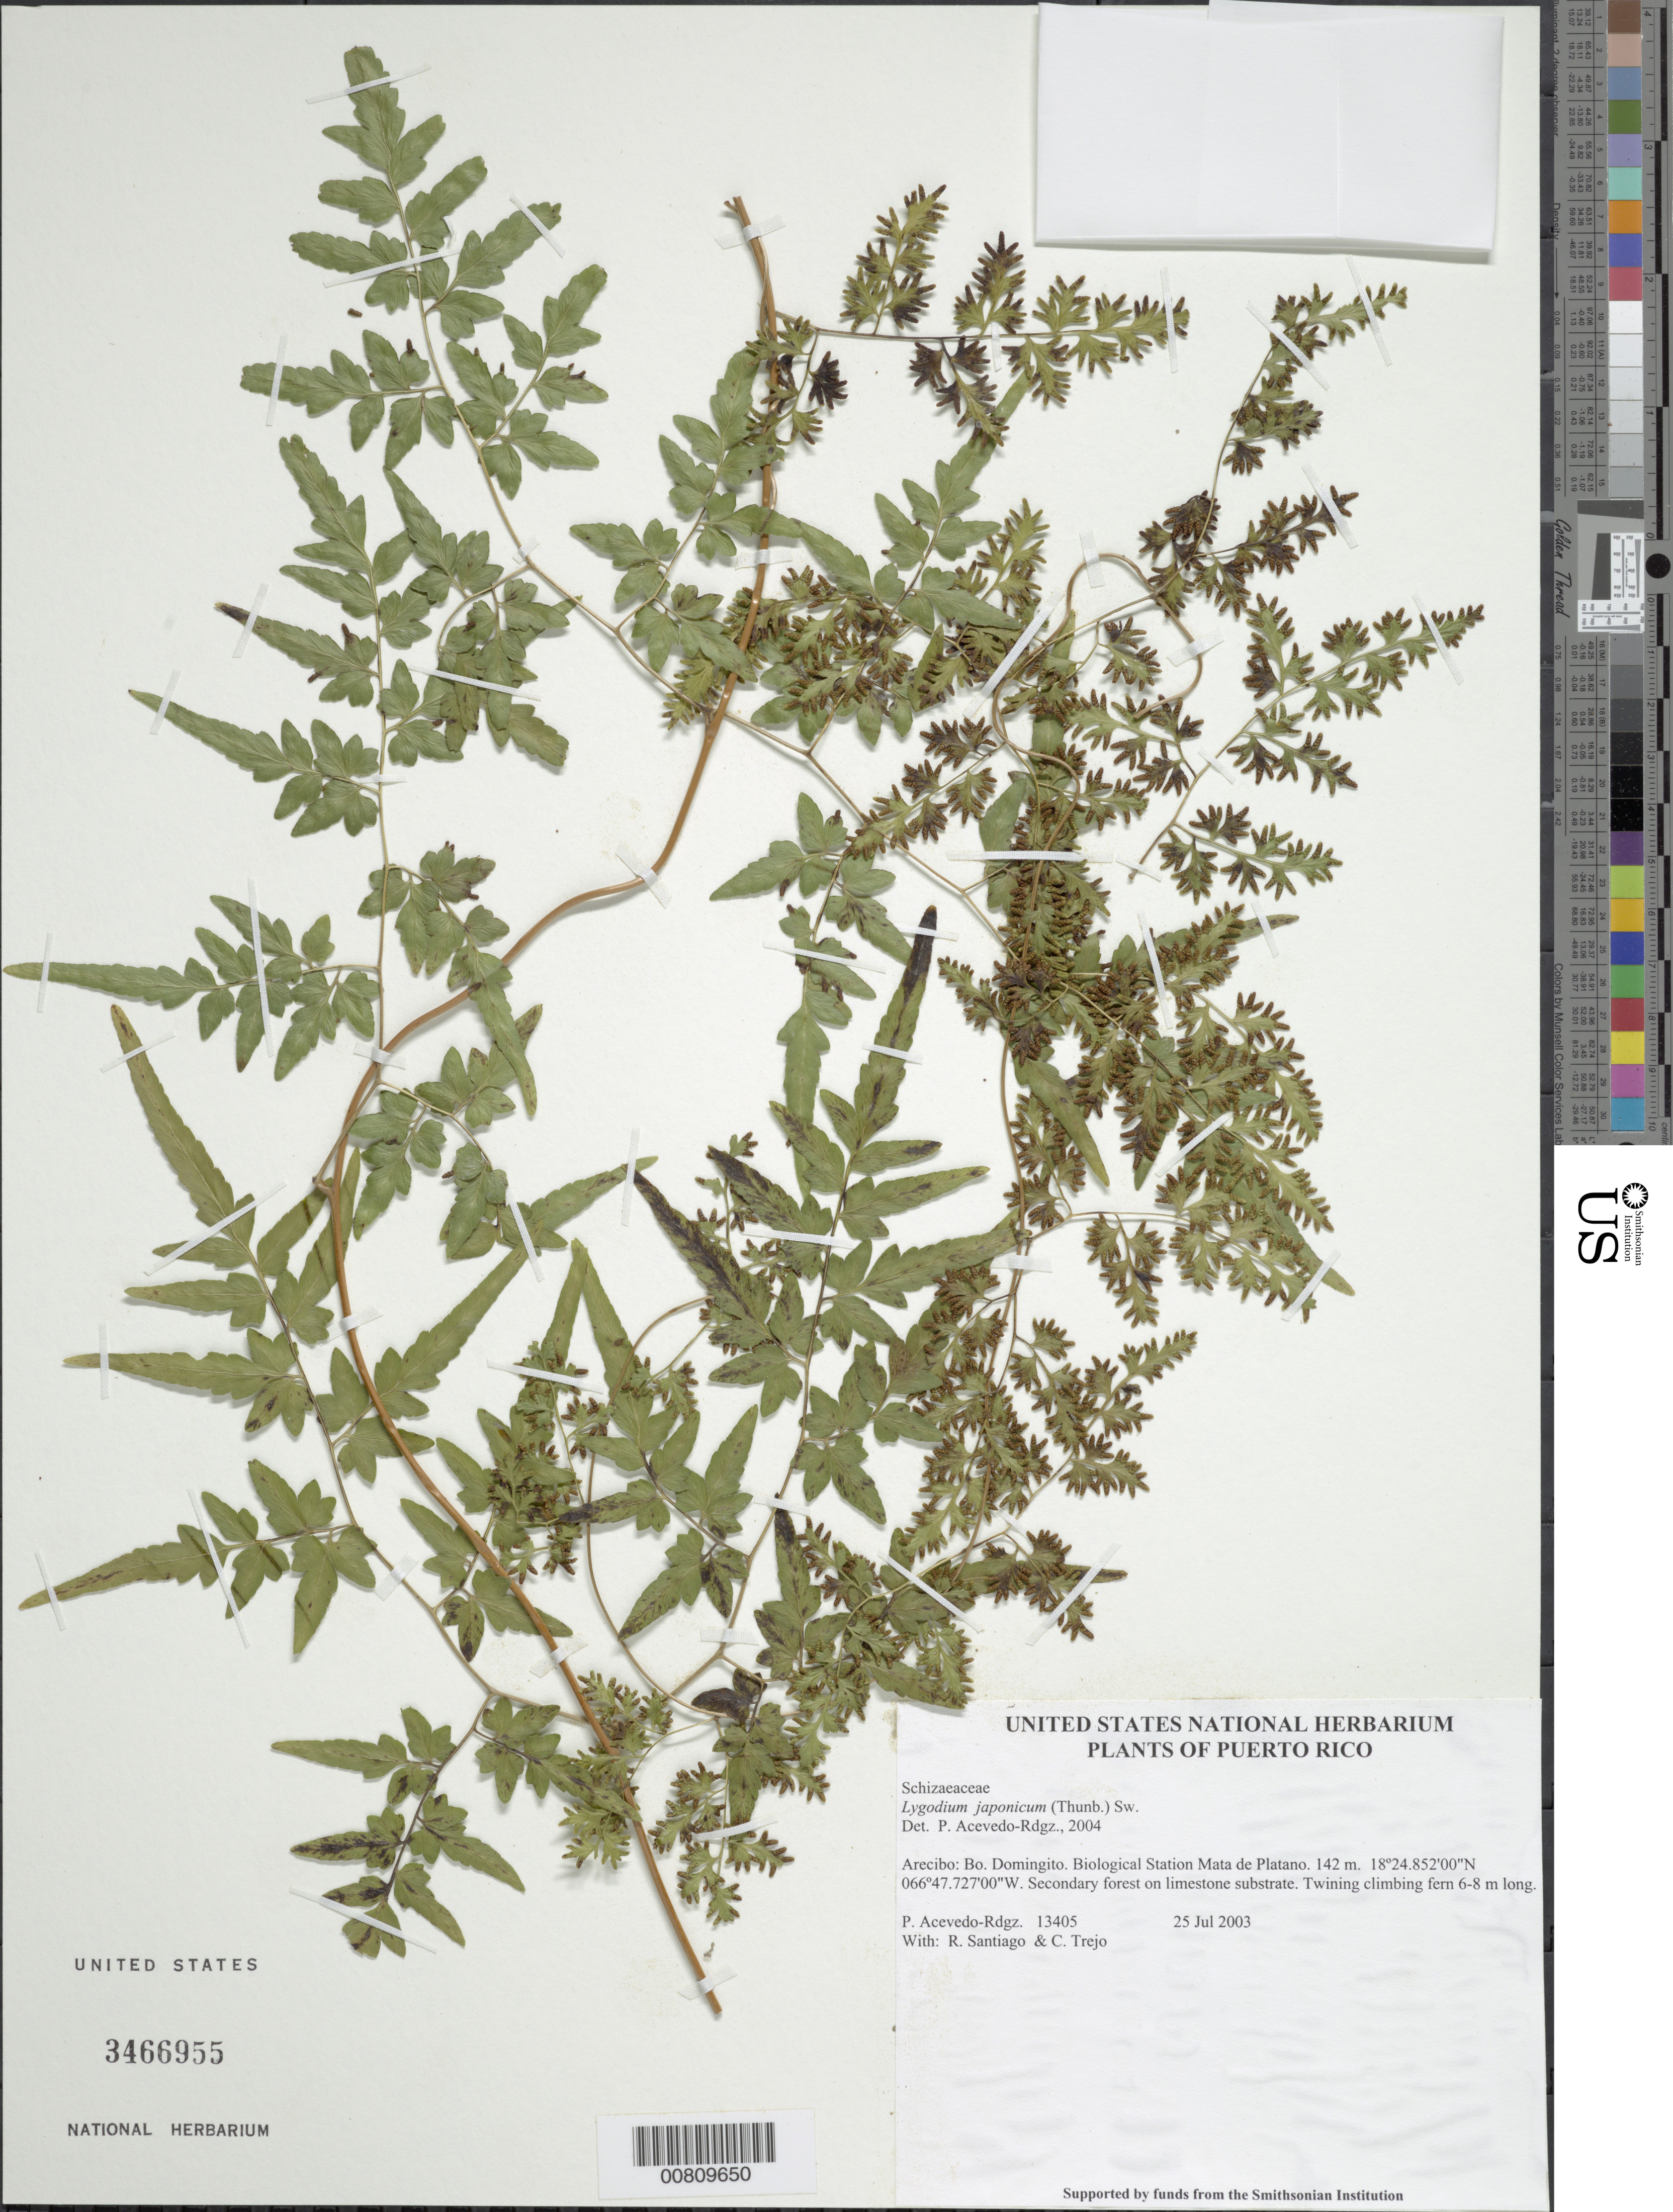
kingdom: Plantae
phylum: Tracheophyta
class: Polypodiopsida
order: Schizaeales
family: Lygodiaceae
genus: Lygodium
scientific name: Lygodium japonicum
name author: (Thunb.) Sw.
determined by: Acevedo-Rodríguez, P., (BOT), Smithsonian Institution - National Museum of Natural History (UNITED STATES)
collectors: P. Acevedo-Rodr., R. Santiago & C. Trejo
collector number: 13405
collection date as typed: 25 Jul 2003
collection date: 2003-07-25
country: Puerto Rico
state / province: Arecibo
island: Puerto Rico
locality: Arecibo: Bo. Domingito. Biological Station Mata de Platano.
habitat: Secondary forest on limestone substrate.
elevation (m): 142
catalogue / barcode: US 3466955